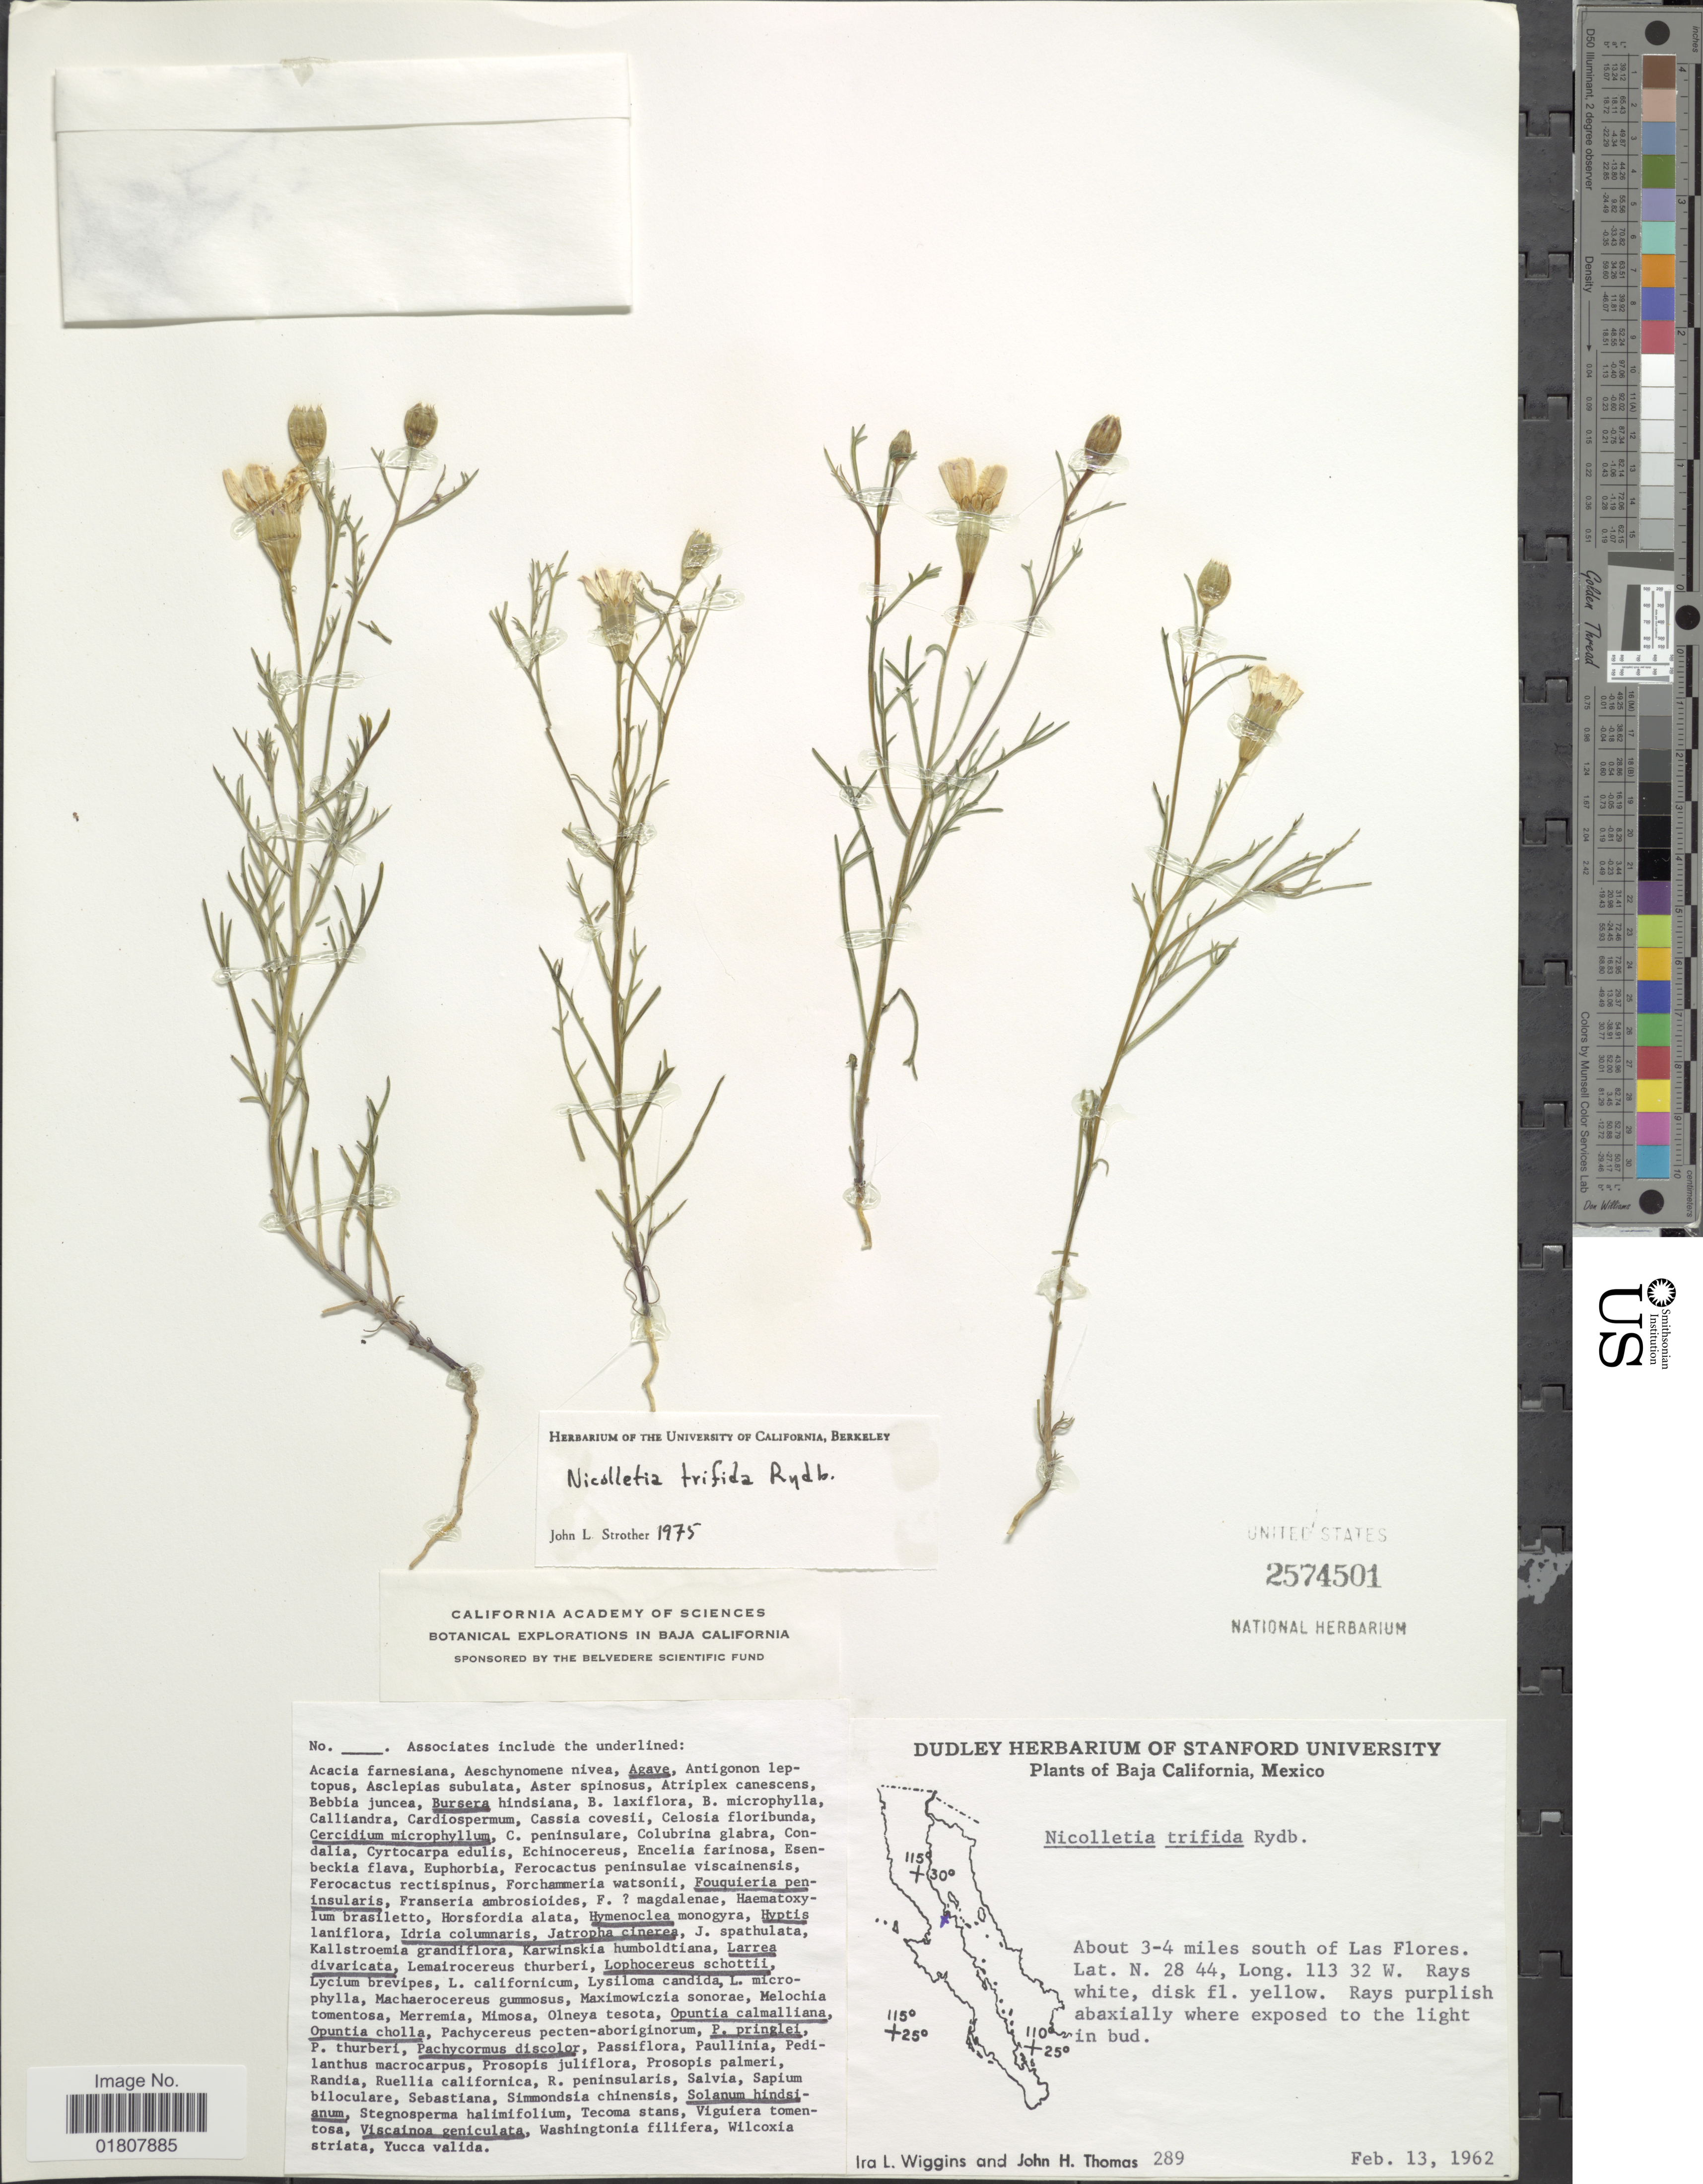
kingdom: Plantae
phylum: Tracheophyta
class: Magnoliopsida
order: Asterales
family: Asteraceae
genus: Nicolletia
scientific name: Nicolletia trifida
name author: Rydb.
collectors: I. L. Wiggins & J. H. Thomas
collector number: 289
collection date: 1962-02-13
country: Mexico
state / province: Baja California Sur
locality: About 3-4 miles south of Las Flores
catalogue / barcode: US 2574501